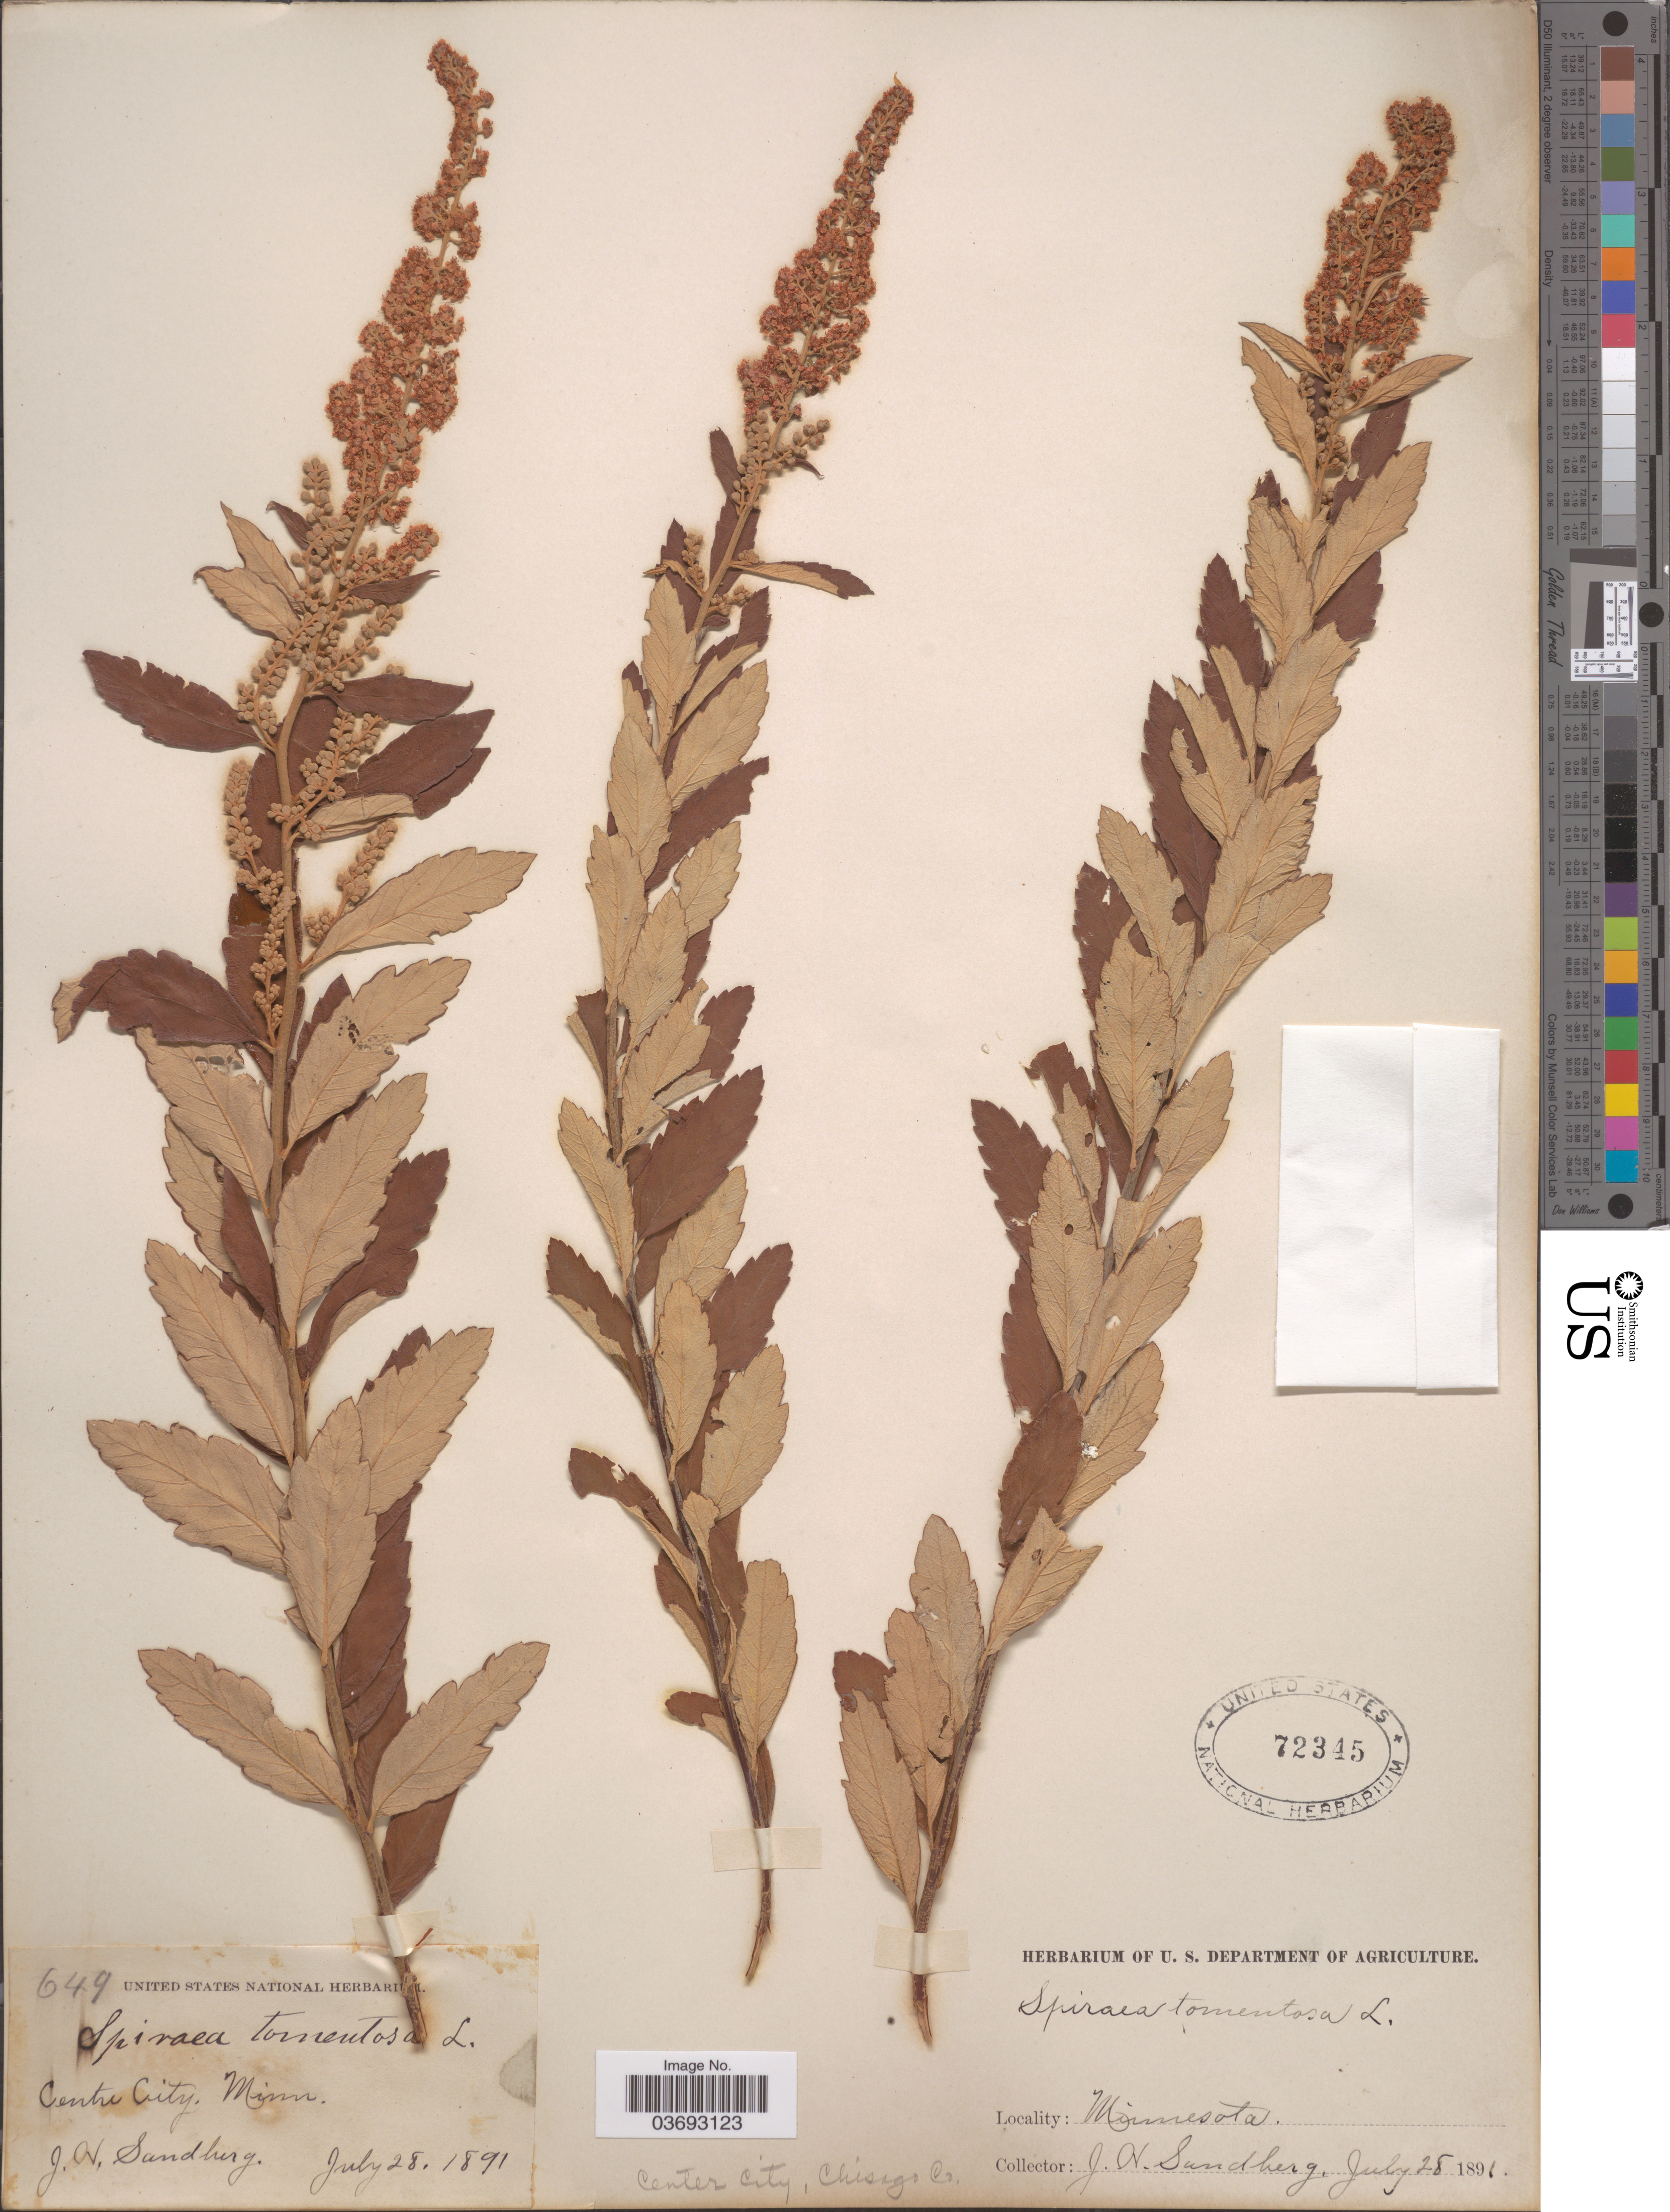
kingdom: Plantae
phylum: Tracheophyta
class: Magnoliopsida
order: Rosales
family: Rosaceae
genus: Spiraea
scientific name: Spiraea tomentosa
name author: L.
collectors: J. H. Sandberg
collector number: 649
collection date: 1891-07-28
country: United States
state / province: Minnesota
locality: Center City, Chisago Co.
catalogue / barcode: US 72345